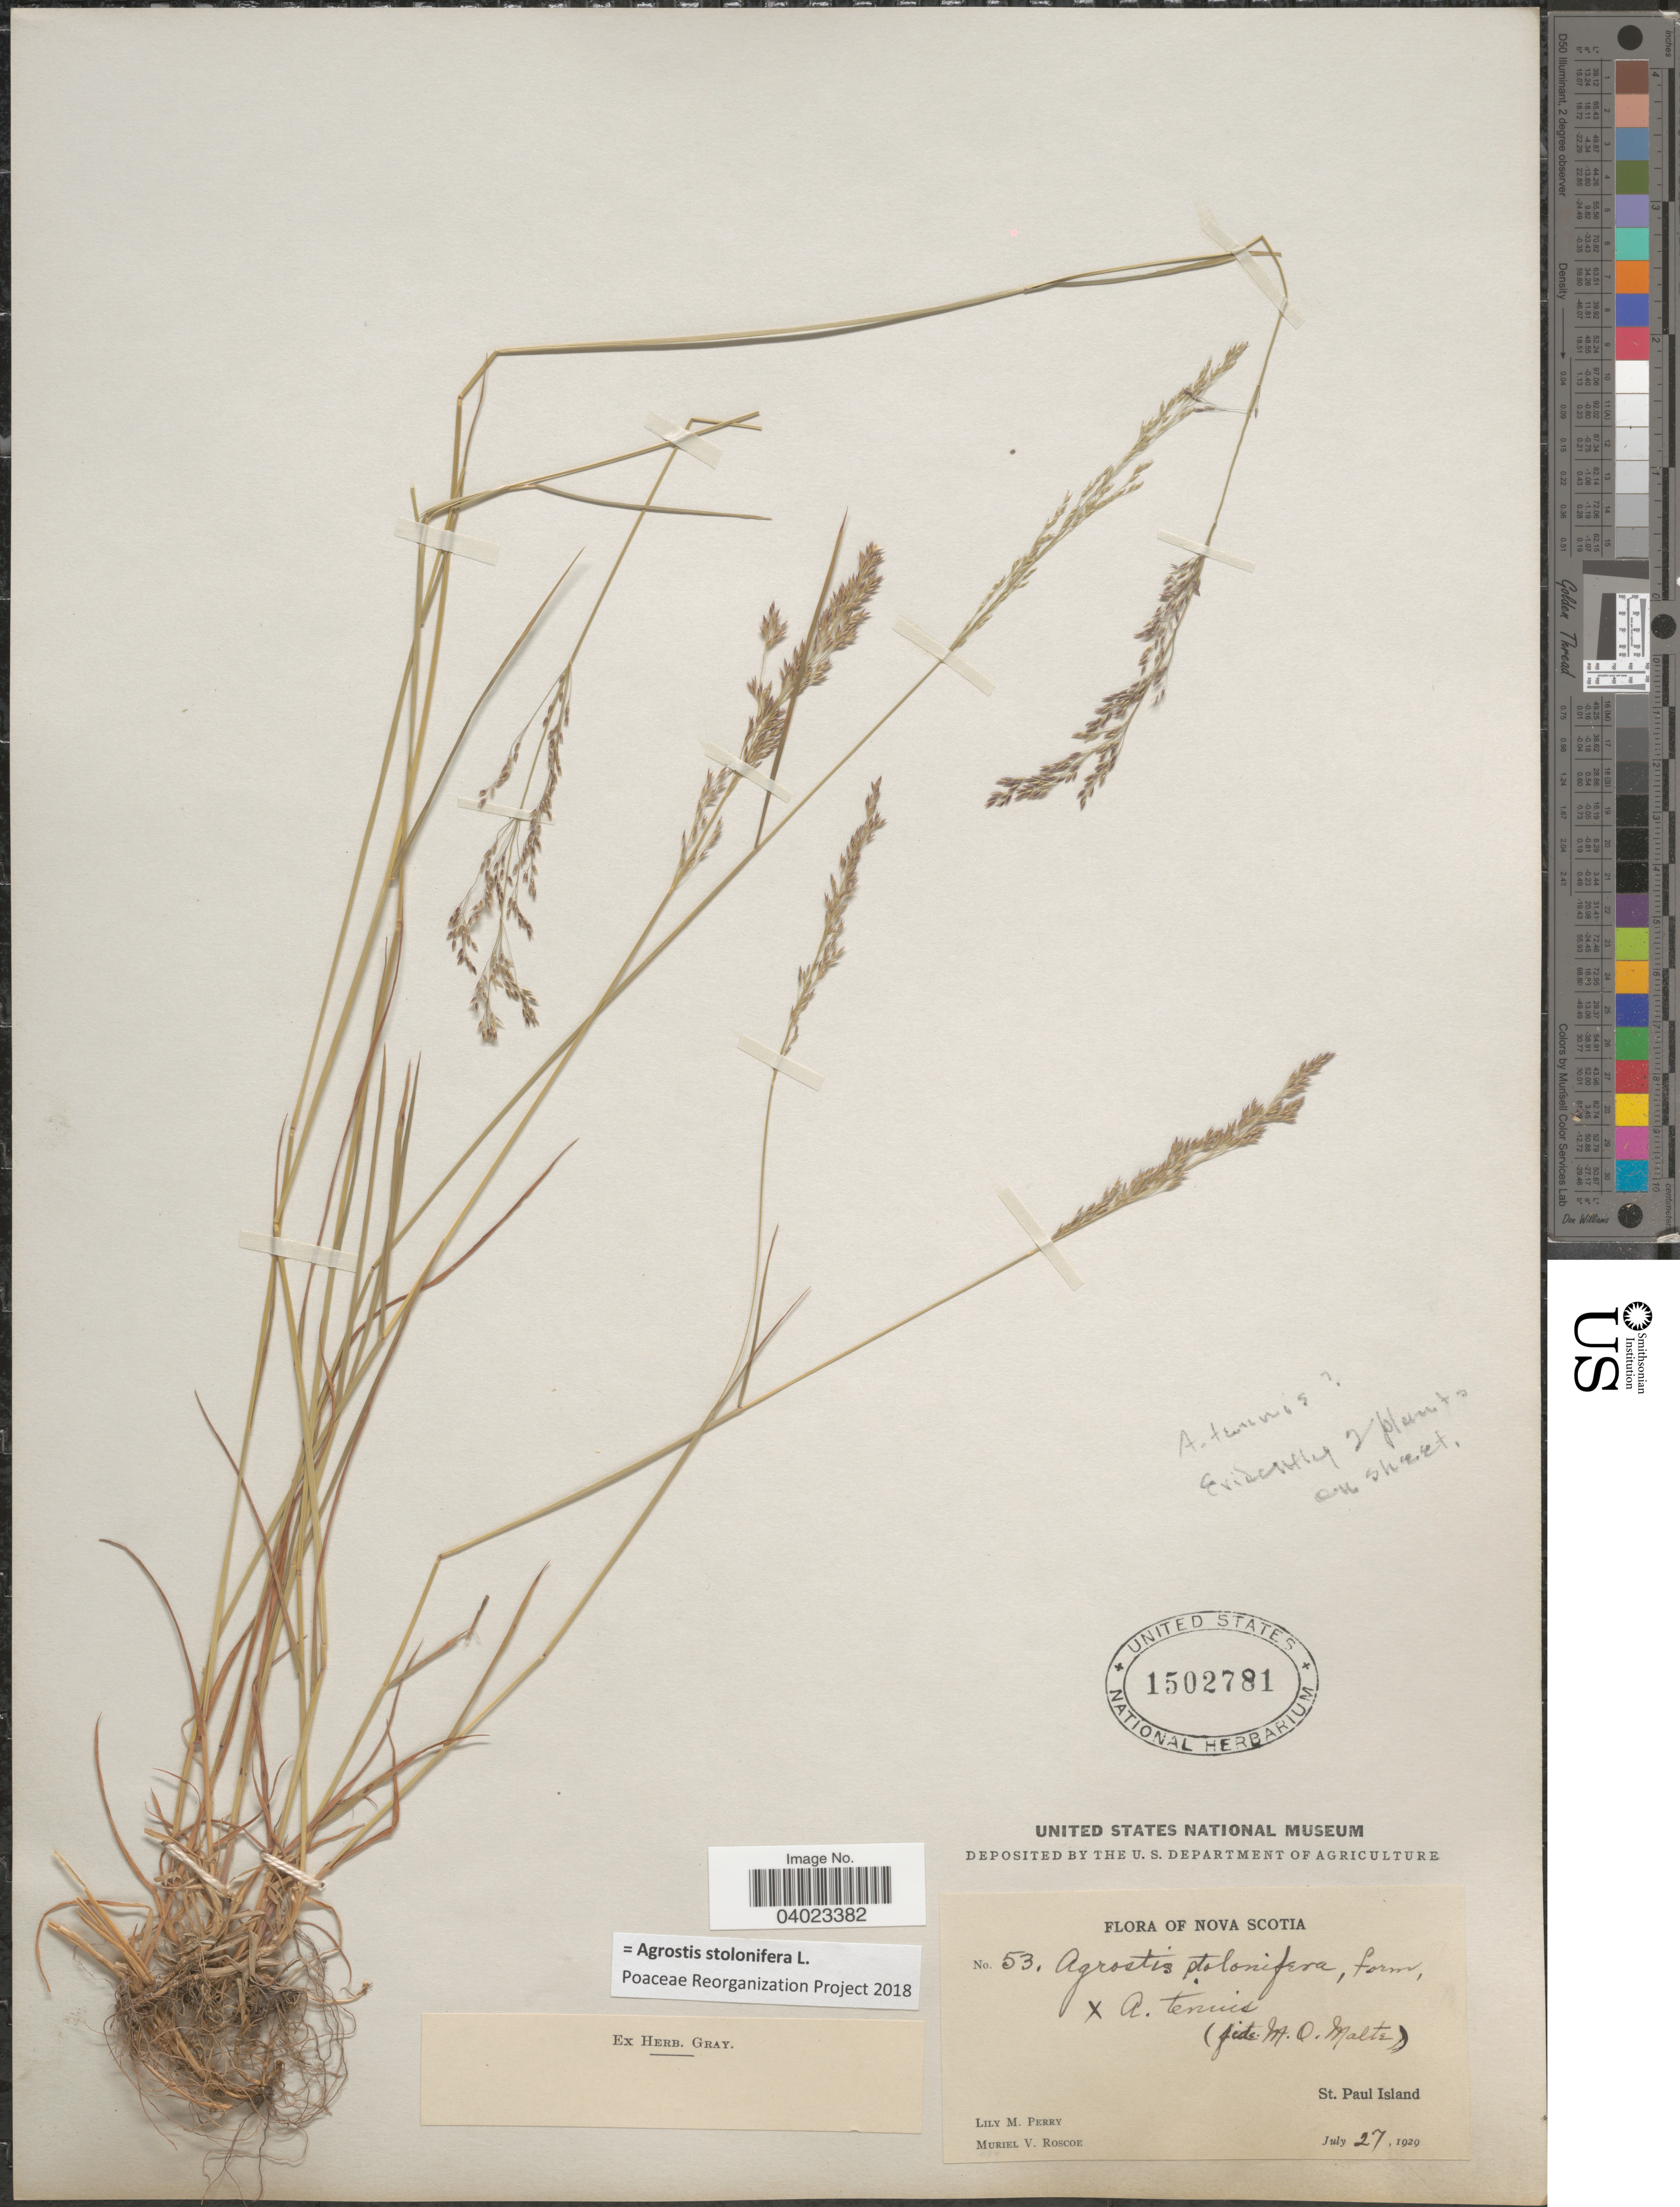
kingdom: Plantae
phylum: Tracheophyta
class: Liliopsida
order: Poales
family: Poaceae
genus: Agrostis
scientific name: Agrostis stolonifera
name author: L.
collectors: L. M. Perry & M. Roscoe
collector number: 53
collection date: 1929-07-27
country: Canada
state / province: Nova Scotia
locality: St. Paul Island.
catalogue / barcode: US 1502781